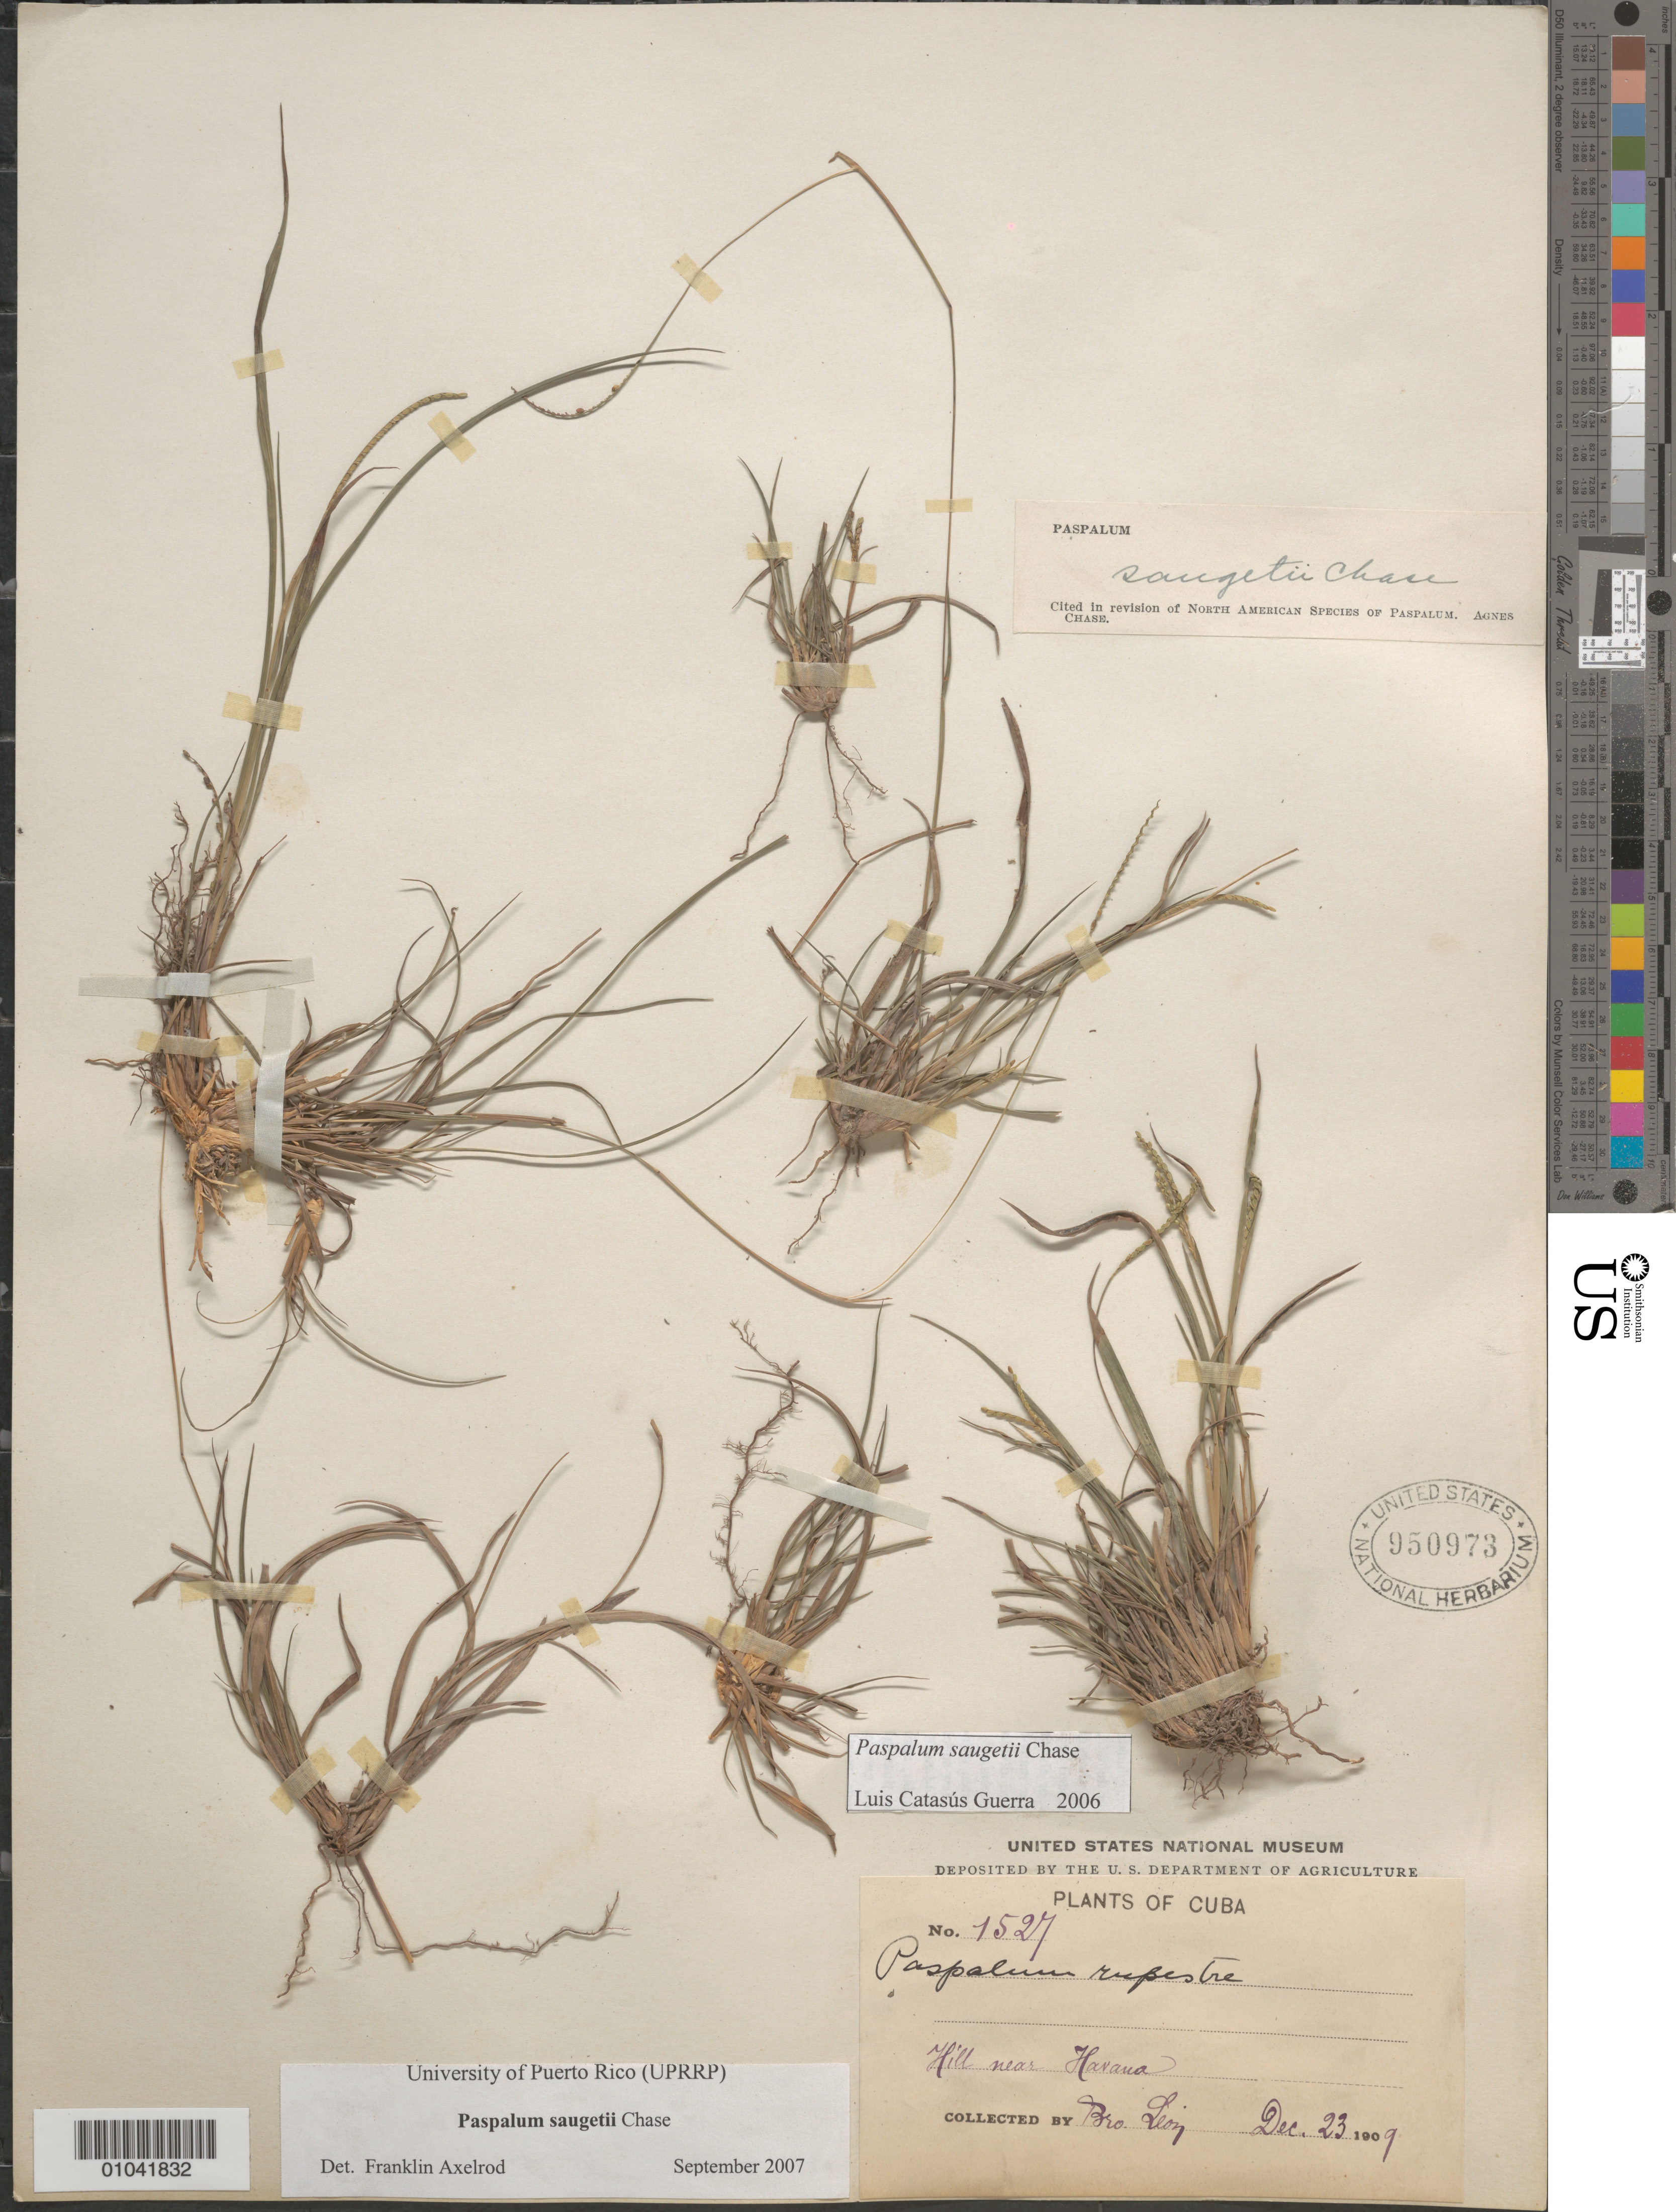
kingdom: Plantae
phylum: Tracheophyta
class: Liliopsida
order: Poales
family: Poaceae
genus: Paspalum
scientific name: Paspalum saugetii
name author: Chase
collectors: Bro. León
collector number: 1527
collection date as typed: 23 Dec 1909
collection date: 1909-12-23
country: Cuba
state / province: La Habana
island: Cuba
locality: Hill near Havana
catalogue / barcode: US 950973